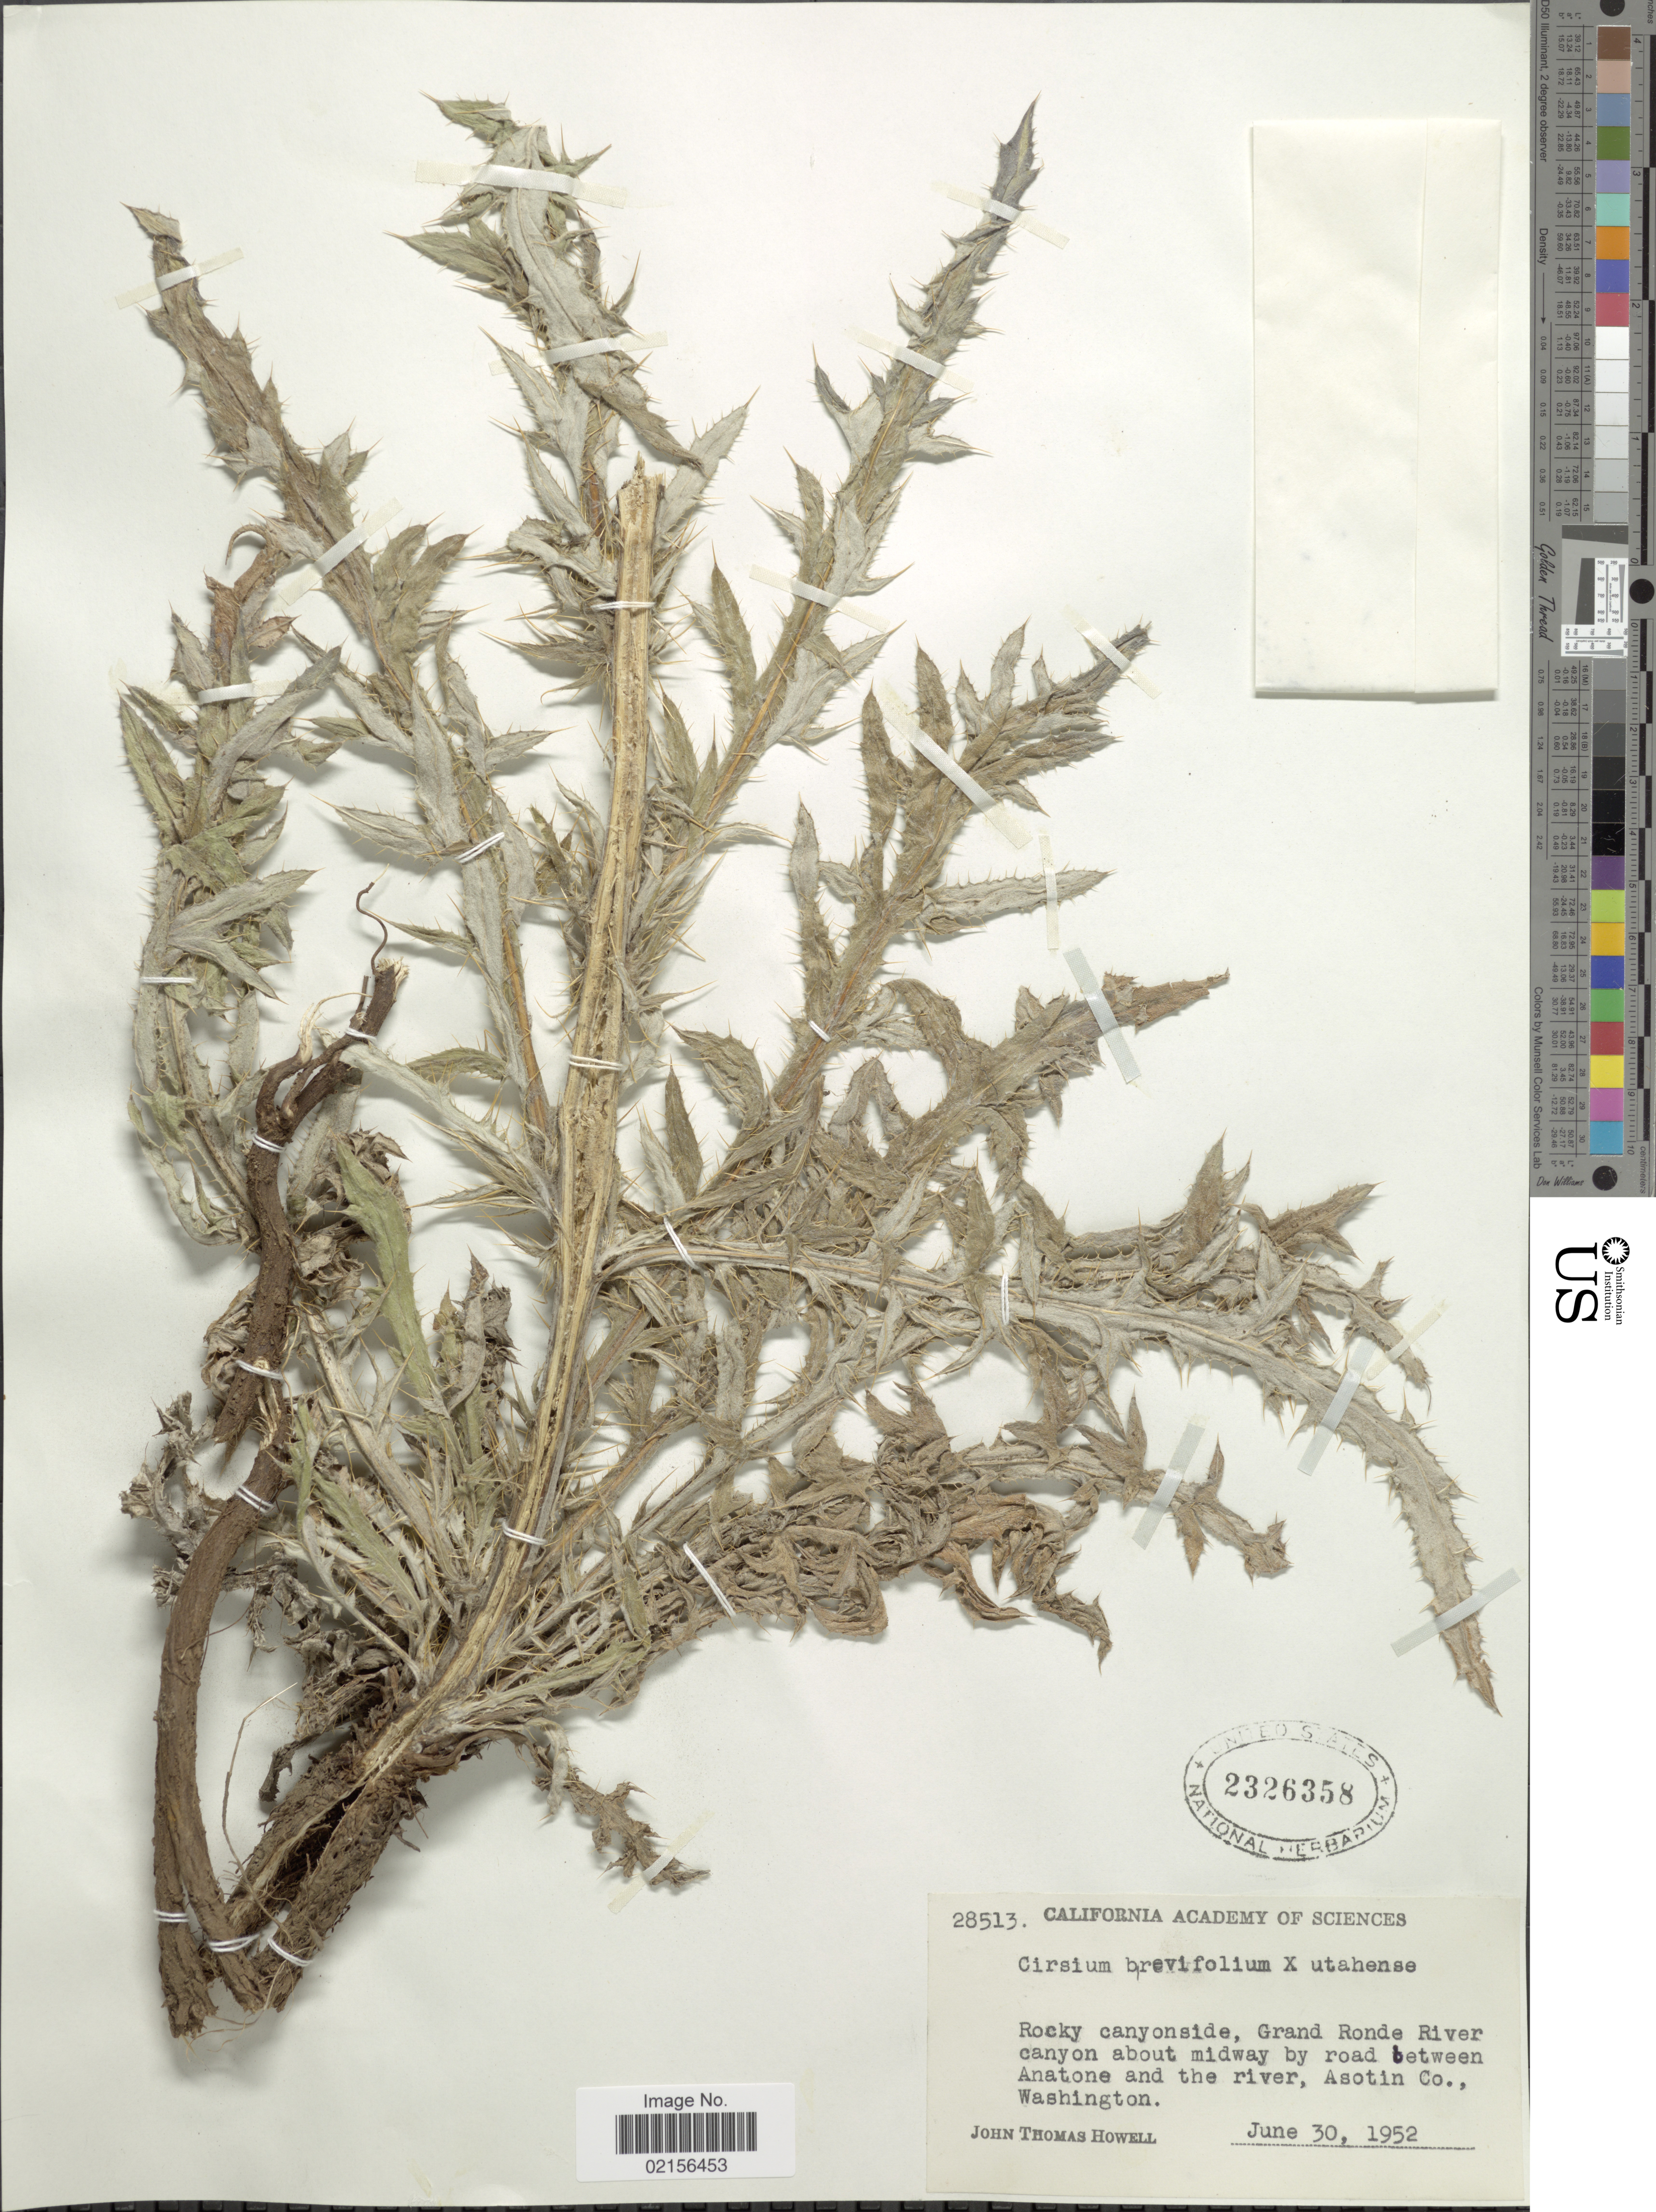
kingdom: Plantae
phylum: Tracheophyta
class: Magnoliopsida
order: Asterales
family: Asteraceae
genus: Cirsium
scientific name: Cirsium brevifolium x C. utahense Petr.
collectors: J. T. Howell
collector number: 28513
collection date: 1952-06-30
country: United States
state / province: Washington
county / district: Asotin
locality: Rocky canyonside, Grand Ronde River canyon about midway by road between Anatone and the river, Asotin Co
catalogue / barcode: US 2326358